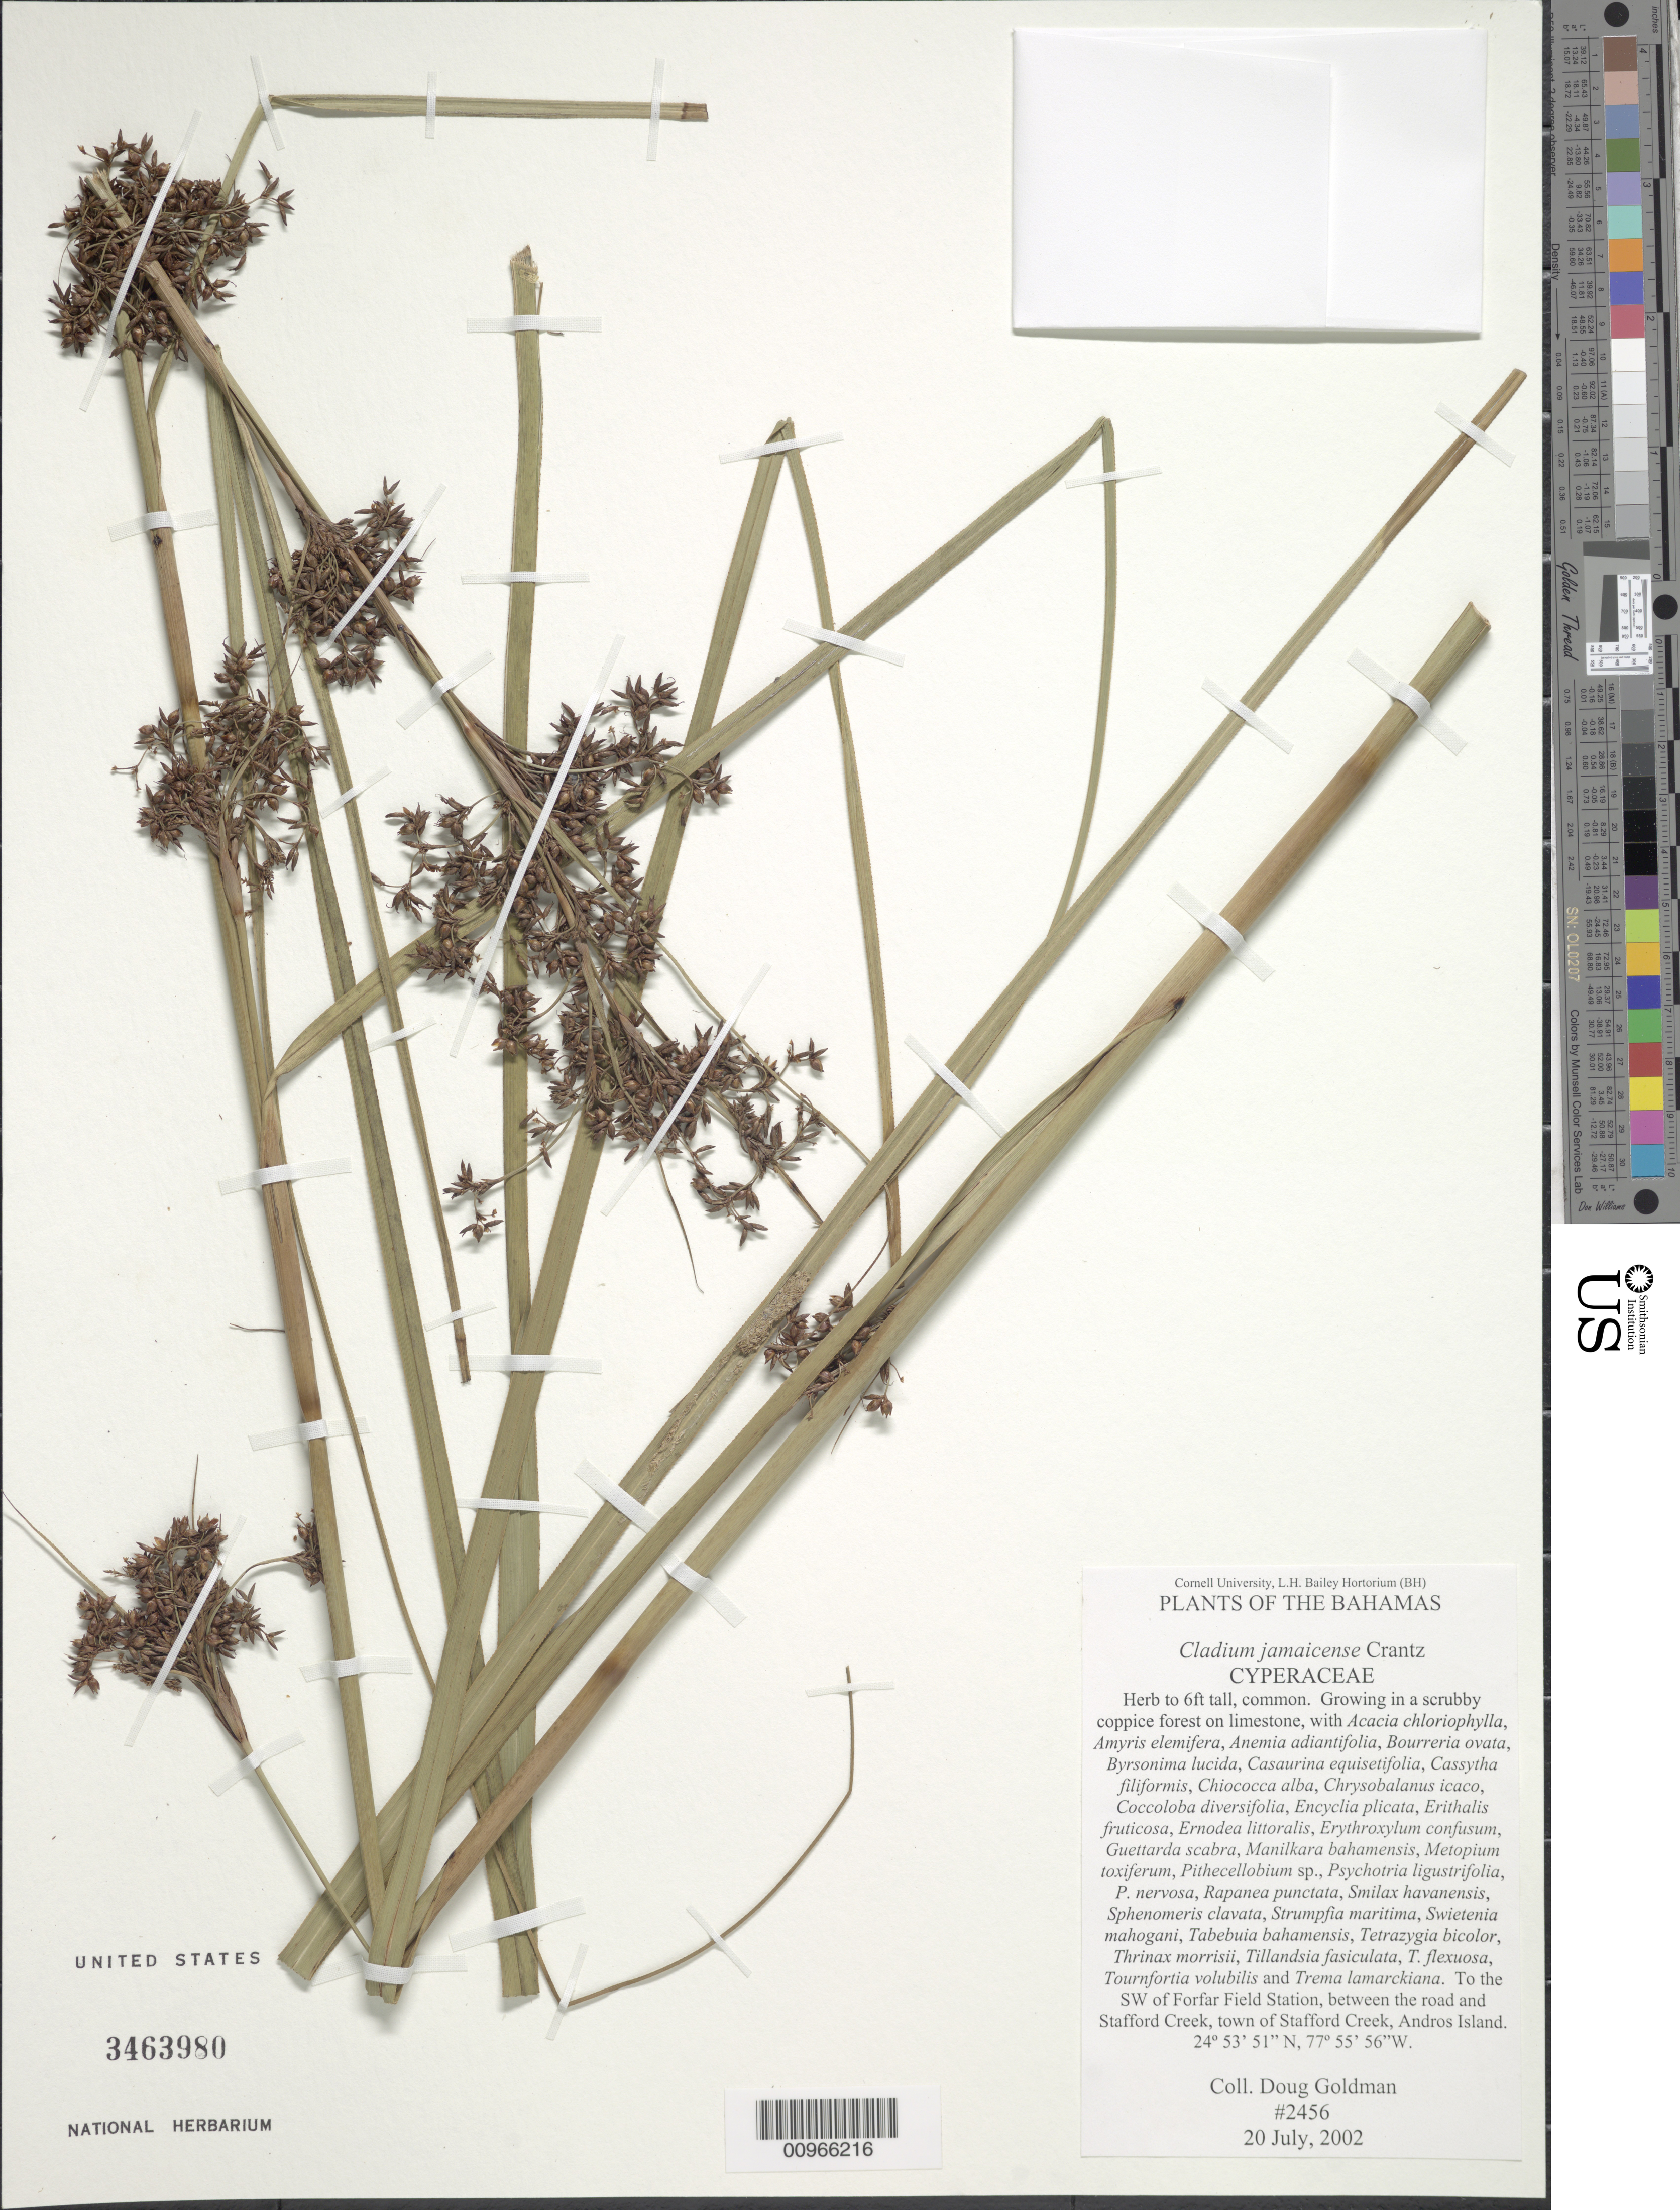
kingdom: Plantae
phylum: Tracheophyta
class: Liliopsida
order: Poales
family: Cyperaceae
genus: Cladium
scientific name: Cladium jamaicense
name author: Crantz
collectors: D. H. Goldman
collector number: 2456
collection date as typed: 20 Jul 2002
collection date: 2002-07-20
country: Bahamas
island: Andros Island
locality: To the SW of Forfar Field Station, between the road and Stafford Creek, town of Stafford Creek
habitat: Growing in a scrubby coppice forest on limeston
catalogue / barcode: US 3463980